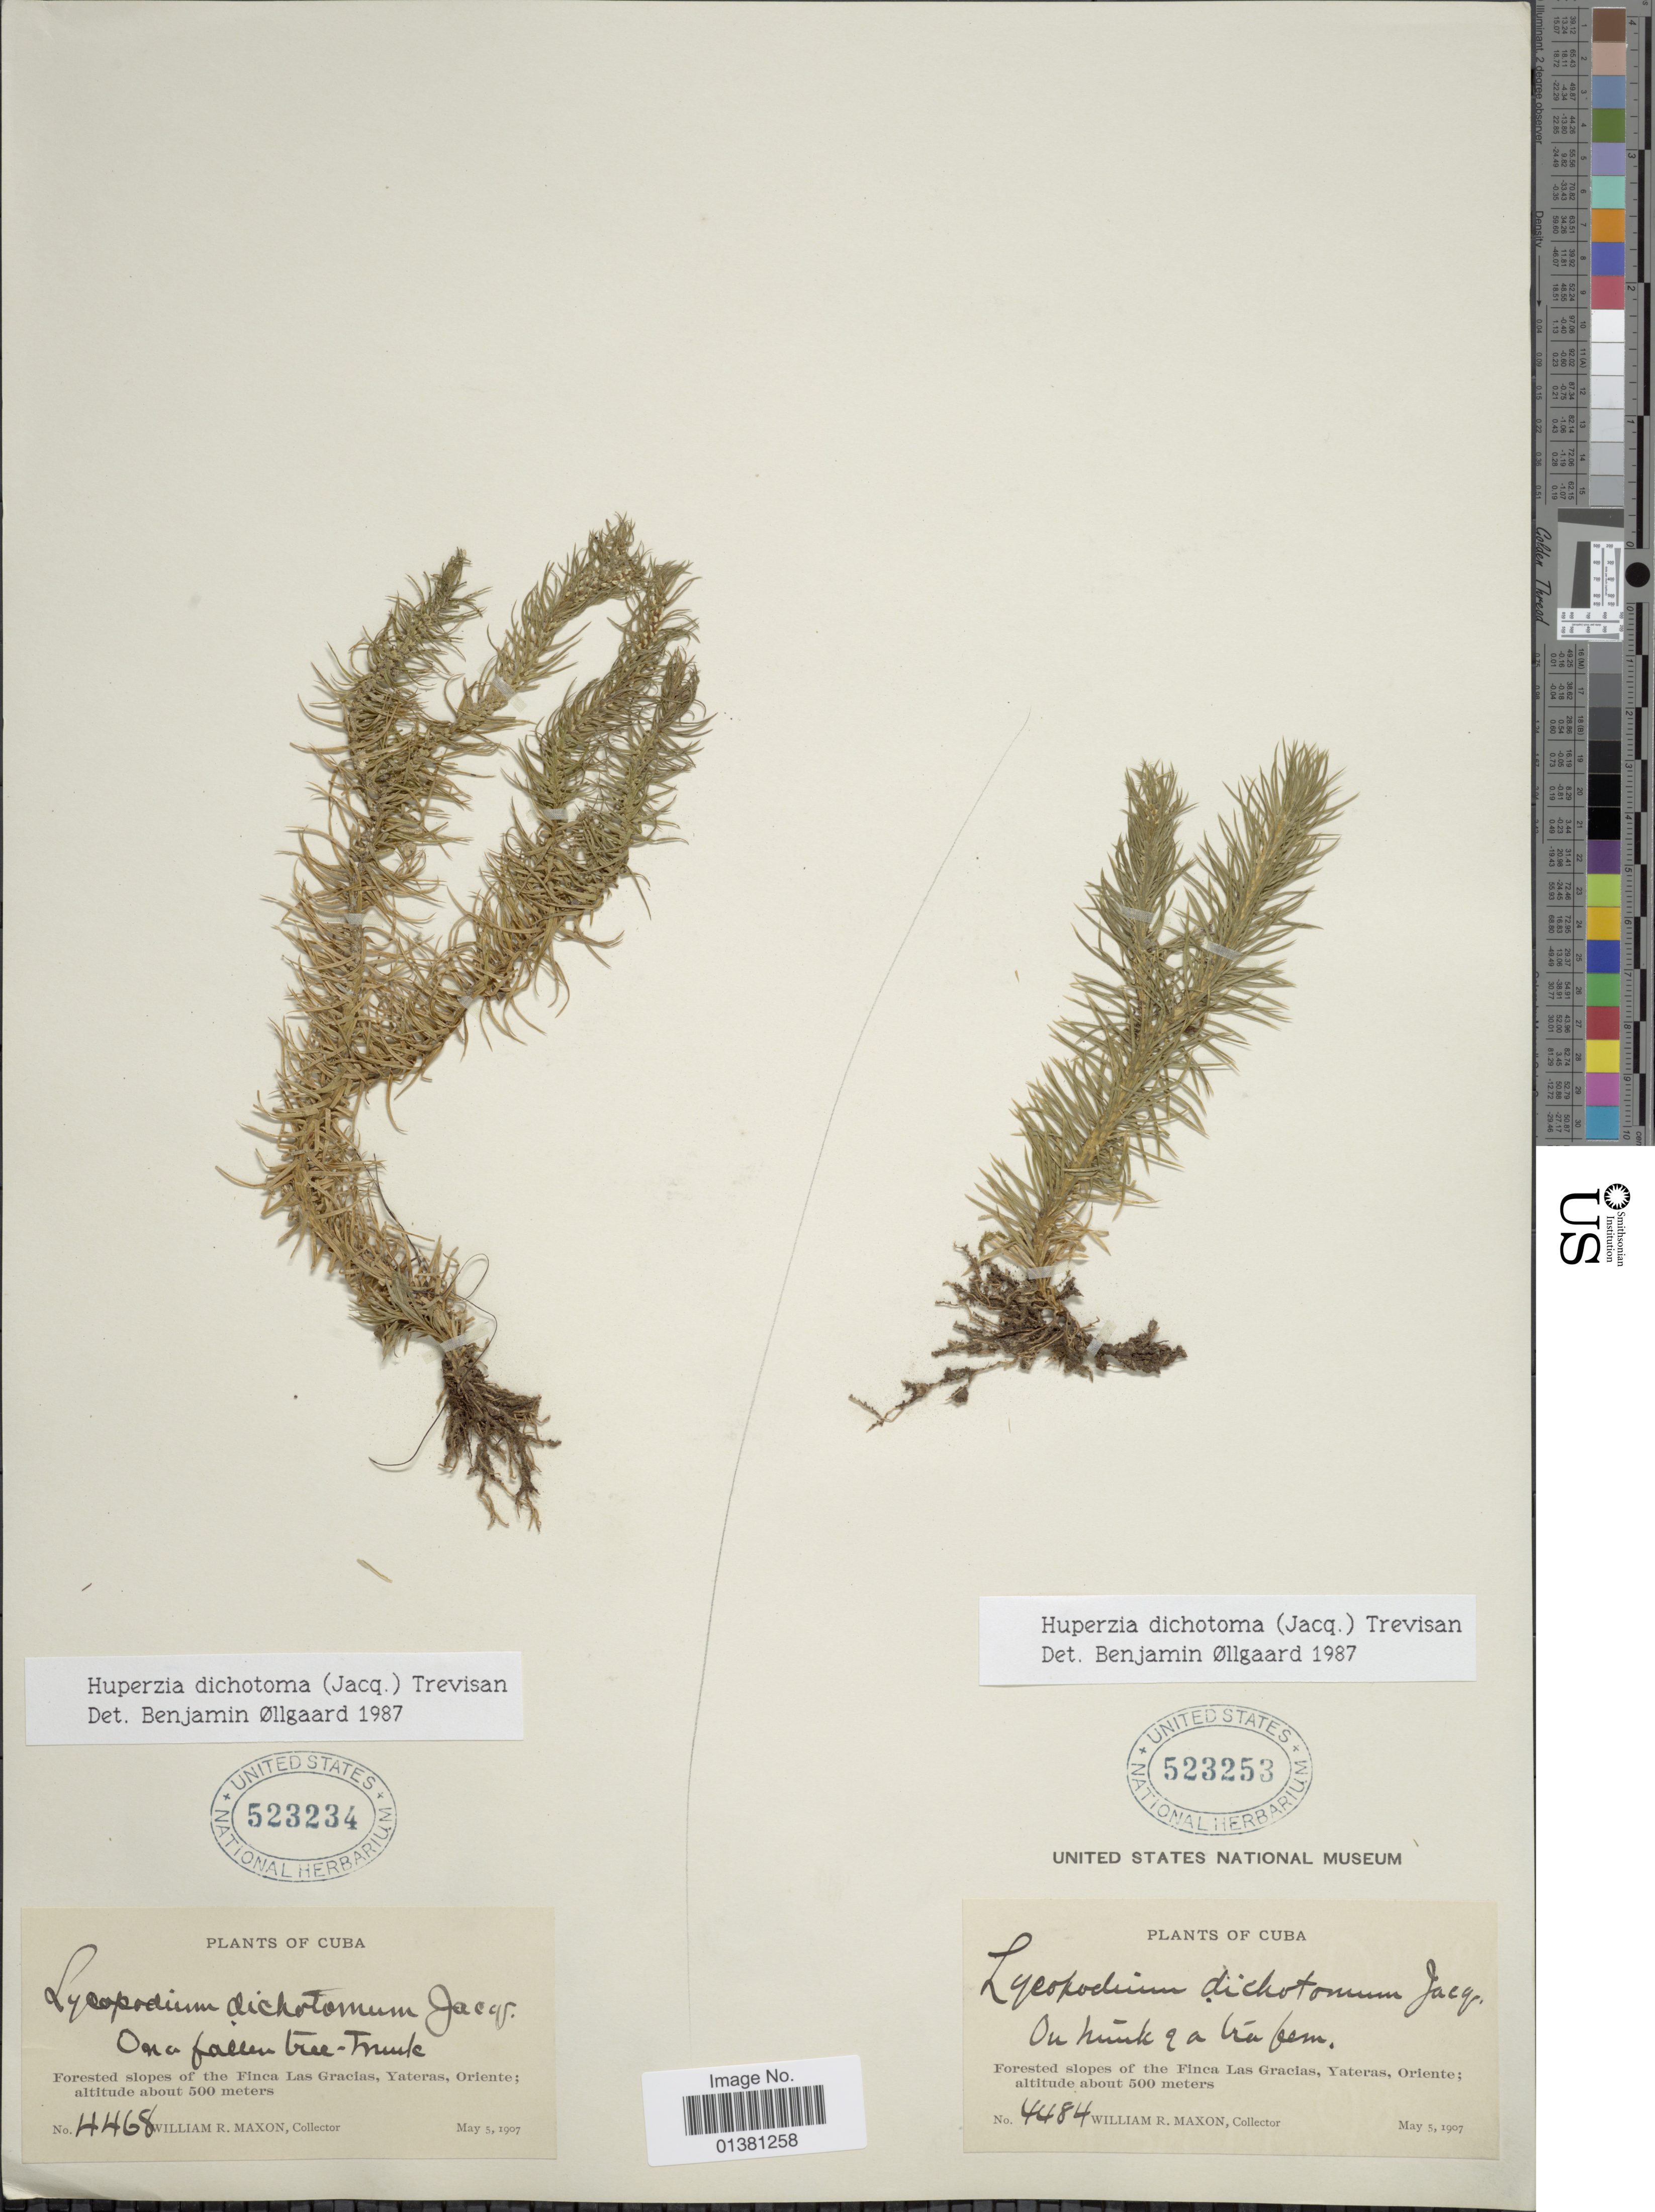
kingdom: Plantae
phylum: Tracheophyta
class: Lycopodiopsida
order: Lycopodiales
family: Lycopodiaceae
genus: Phlegmariurus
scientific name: Phlegmariurus dichotomus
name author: (Jacq.) W.H. Wagner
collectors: W. R. Maxon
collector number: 4468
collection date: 1907-05-05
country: Cuba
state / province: Oriente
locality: Forested slopes of the Finca Las Gracias, Yateras, Oriente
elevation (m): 500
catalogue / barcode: US 523234